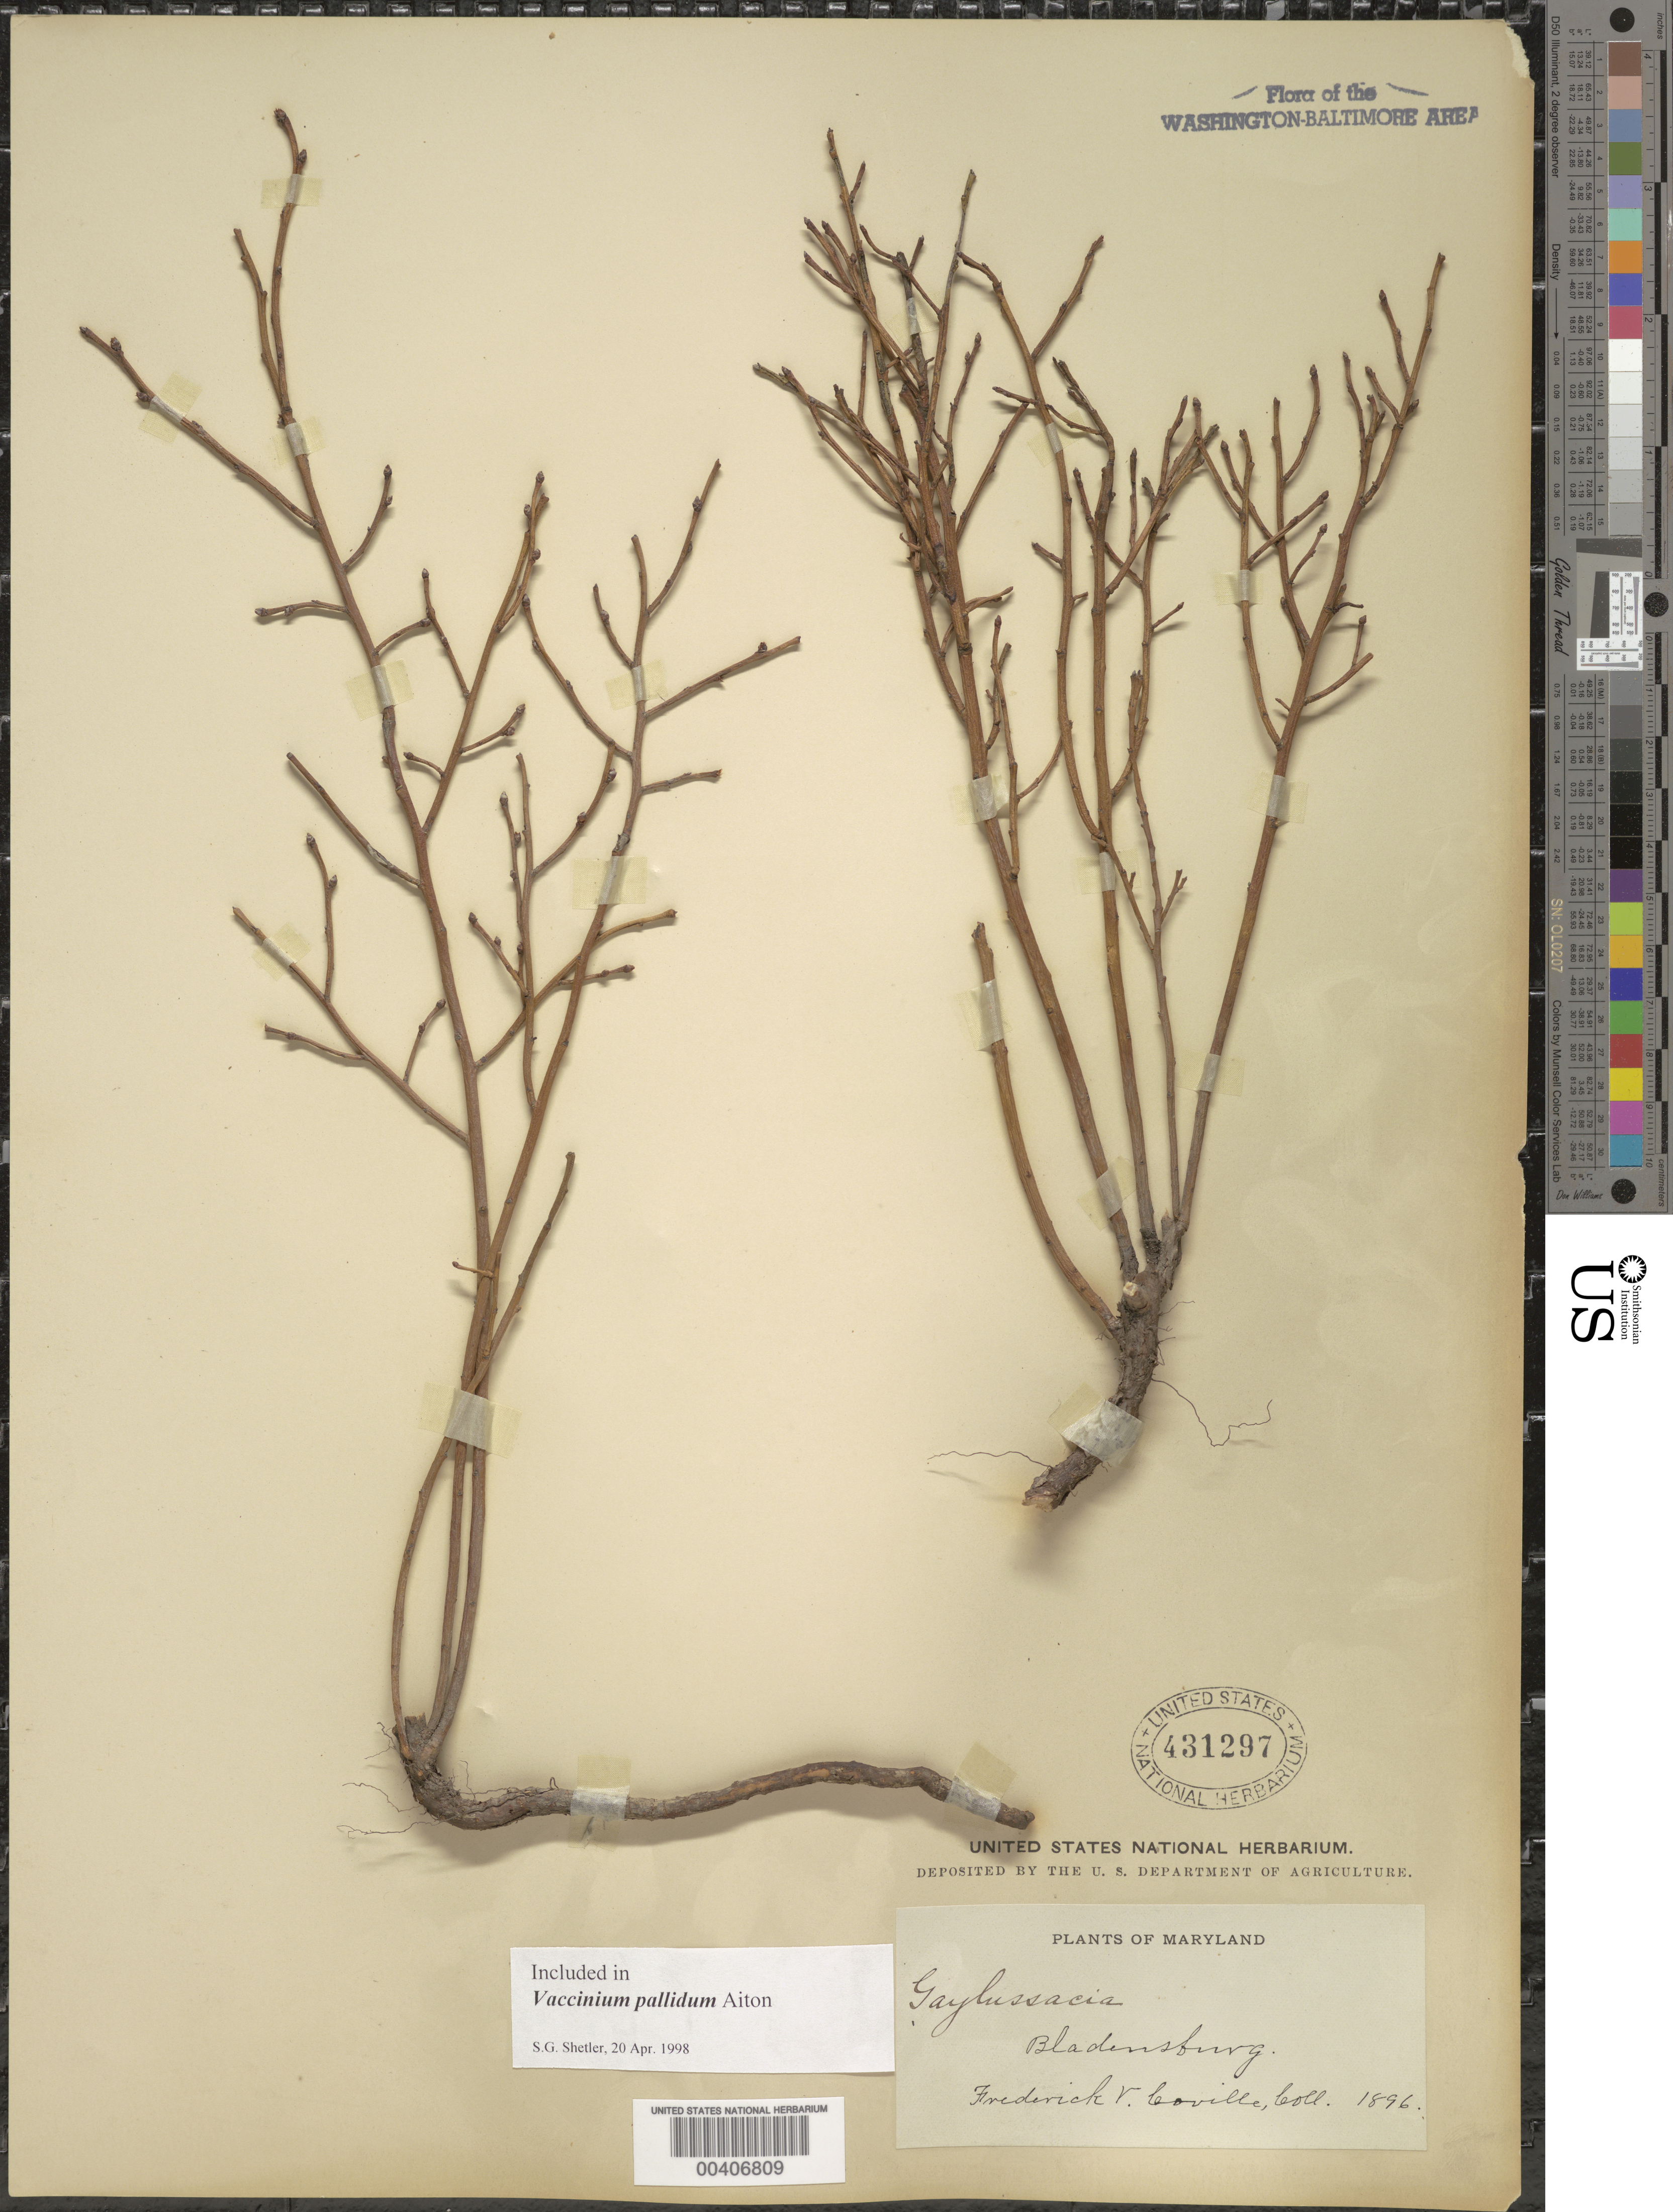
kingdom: Plantae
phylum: Tracheophyta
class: Magnoliopsida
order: Ericales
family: Ericaceae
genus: Vaccinium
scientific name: Vaccinium pallidum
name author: Aiton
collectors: F. V. Coville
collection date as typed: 1896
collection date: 1896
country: United States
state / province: Maryland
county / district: Prince George's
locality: Bladensburg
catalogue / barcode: US 431297